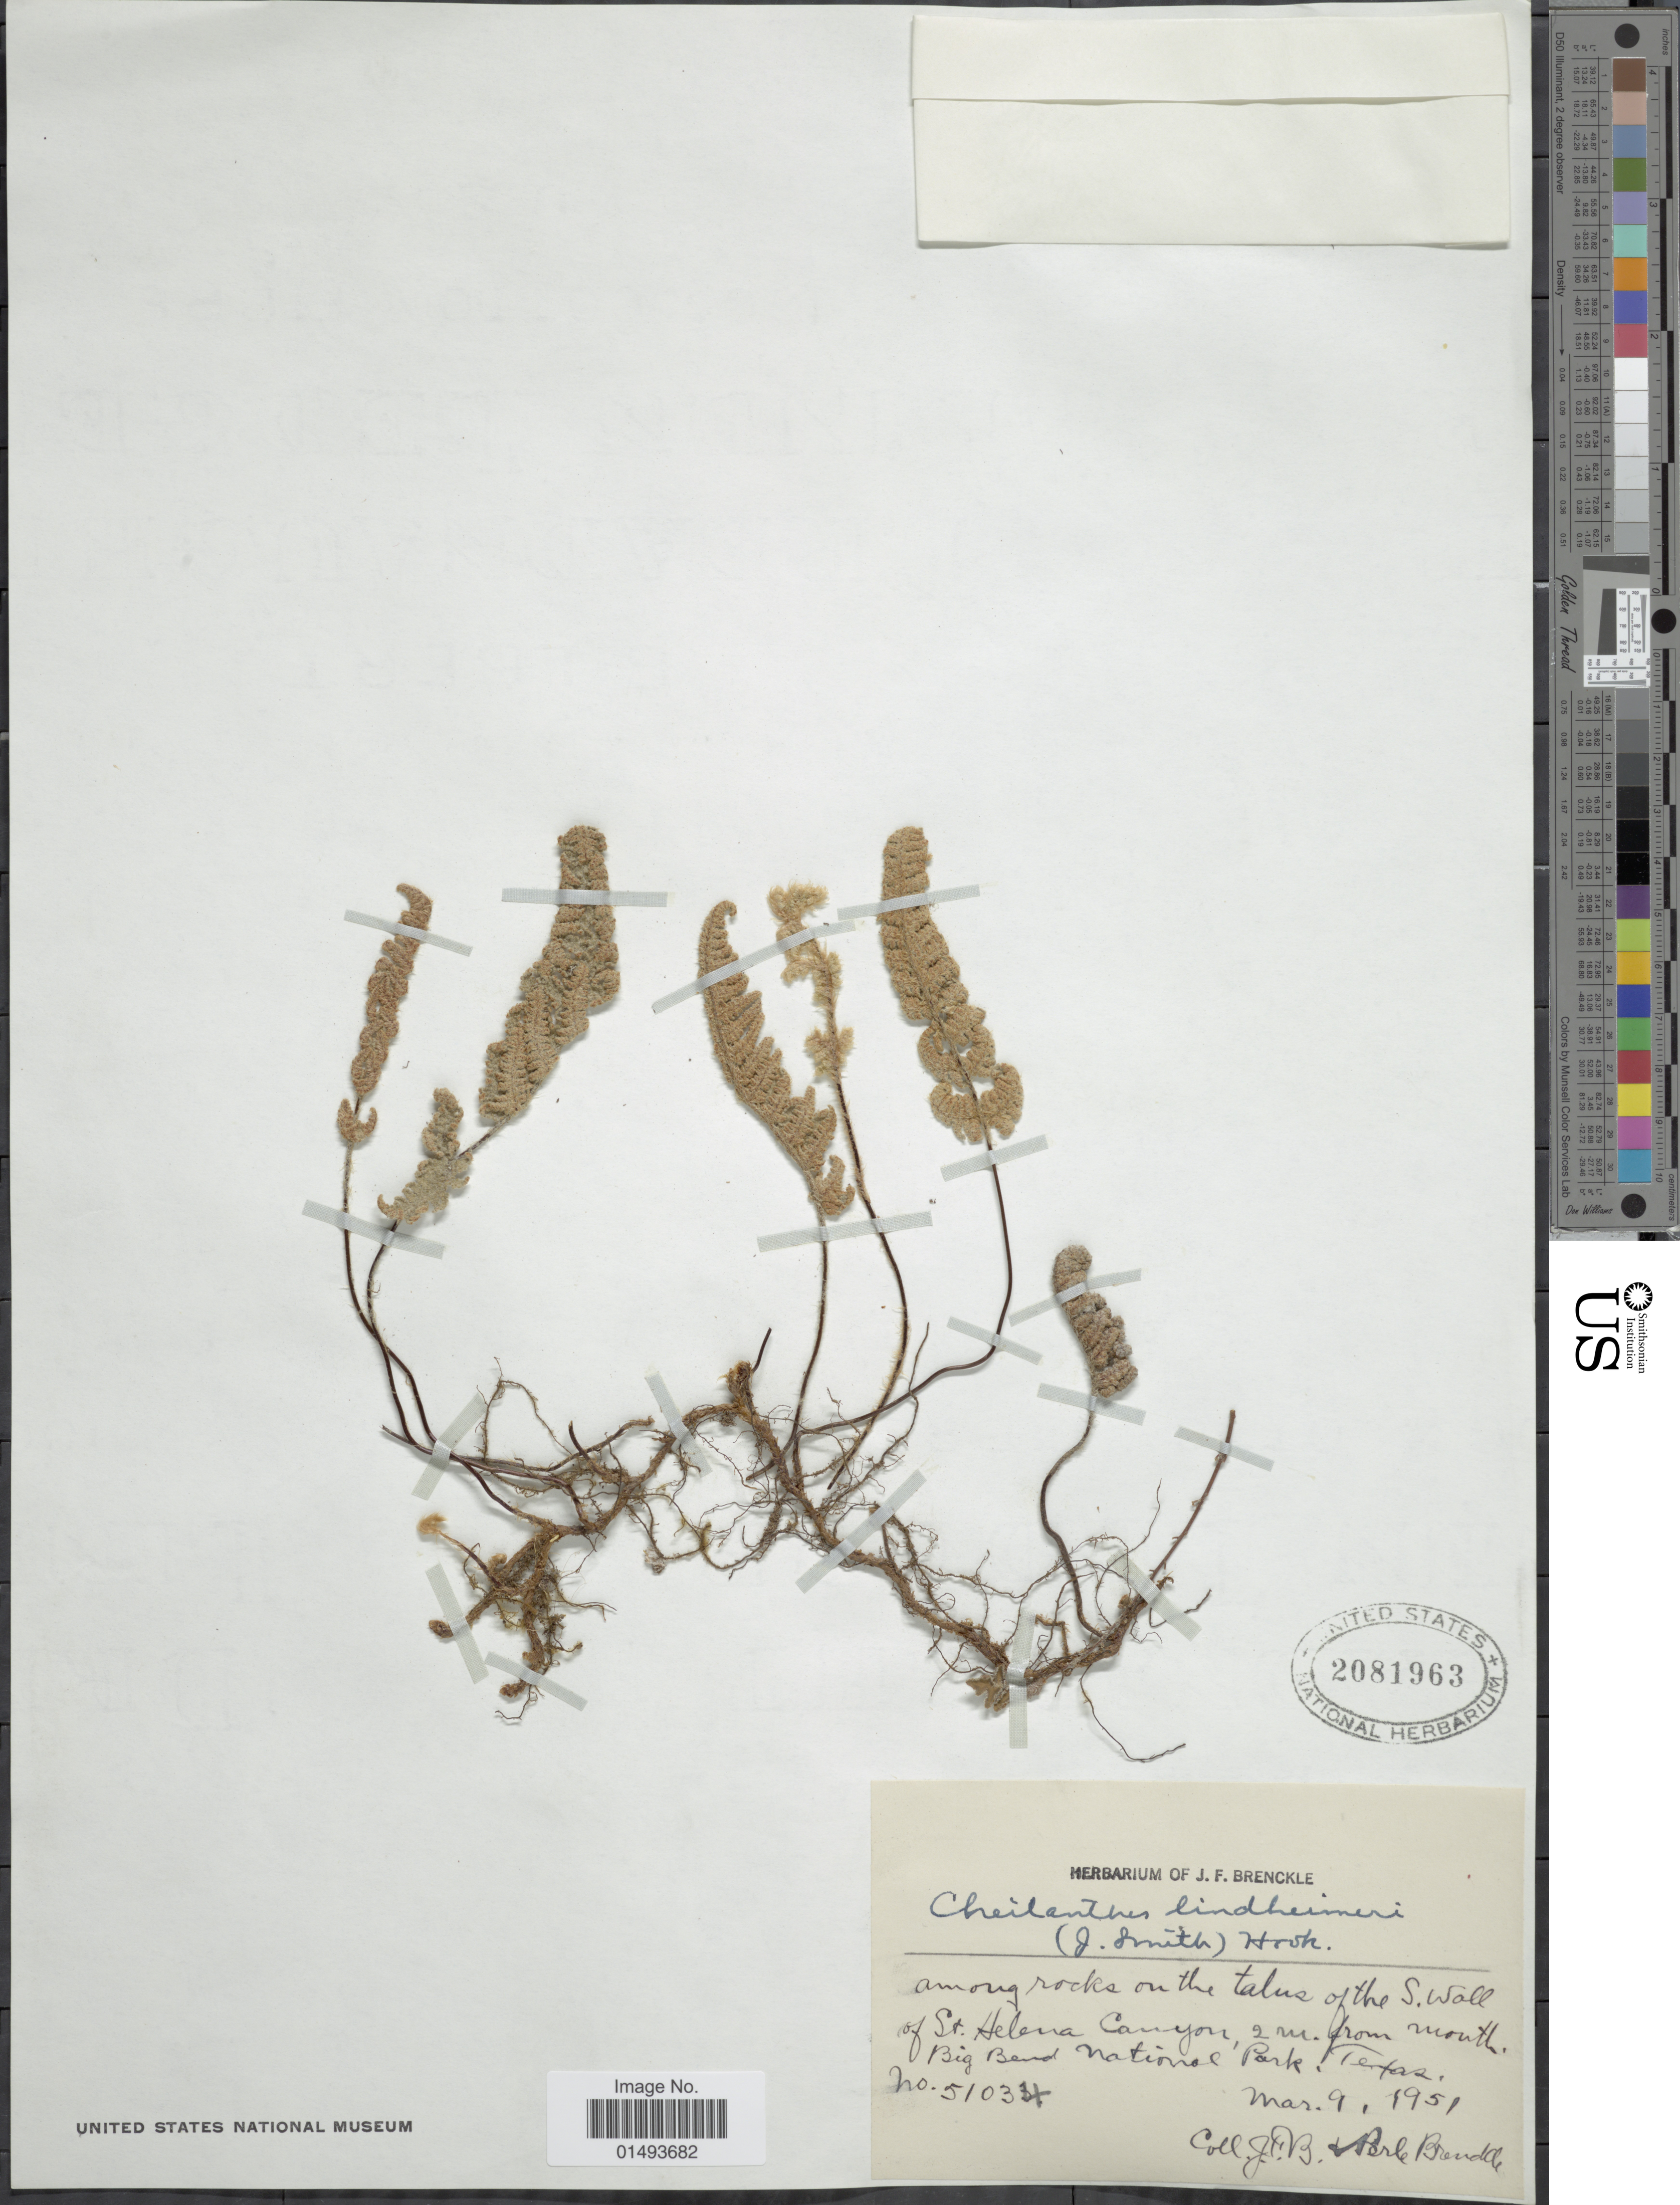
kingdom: Plantae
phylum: Tracheophyta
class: Polypodiopsida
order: Polypodiales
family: Pteridaceae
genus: Myriopteris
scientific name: Myriopteris lindheimeri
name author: (Hook.) J. Sm.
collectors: J. Brenckle & P. Brenckle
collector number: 51034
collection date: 1951-03-09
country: United States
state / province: Texas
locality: Among rocks on the talus of the S. Wall of St. Helena Canyon, 2 m from mouth Big bend national Park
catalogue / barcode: US 2081963